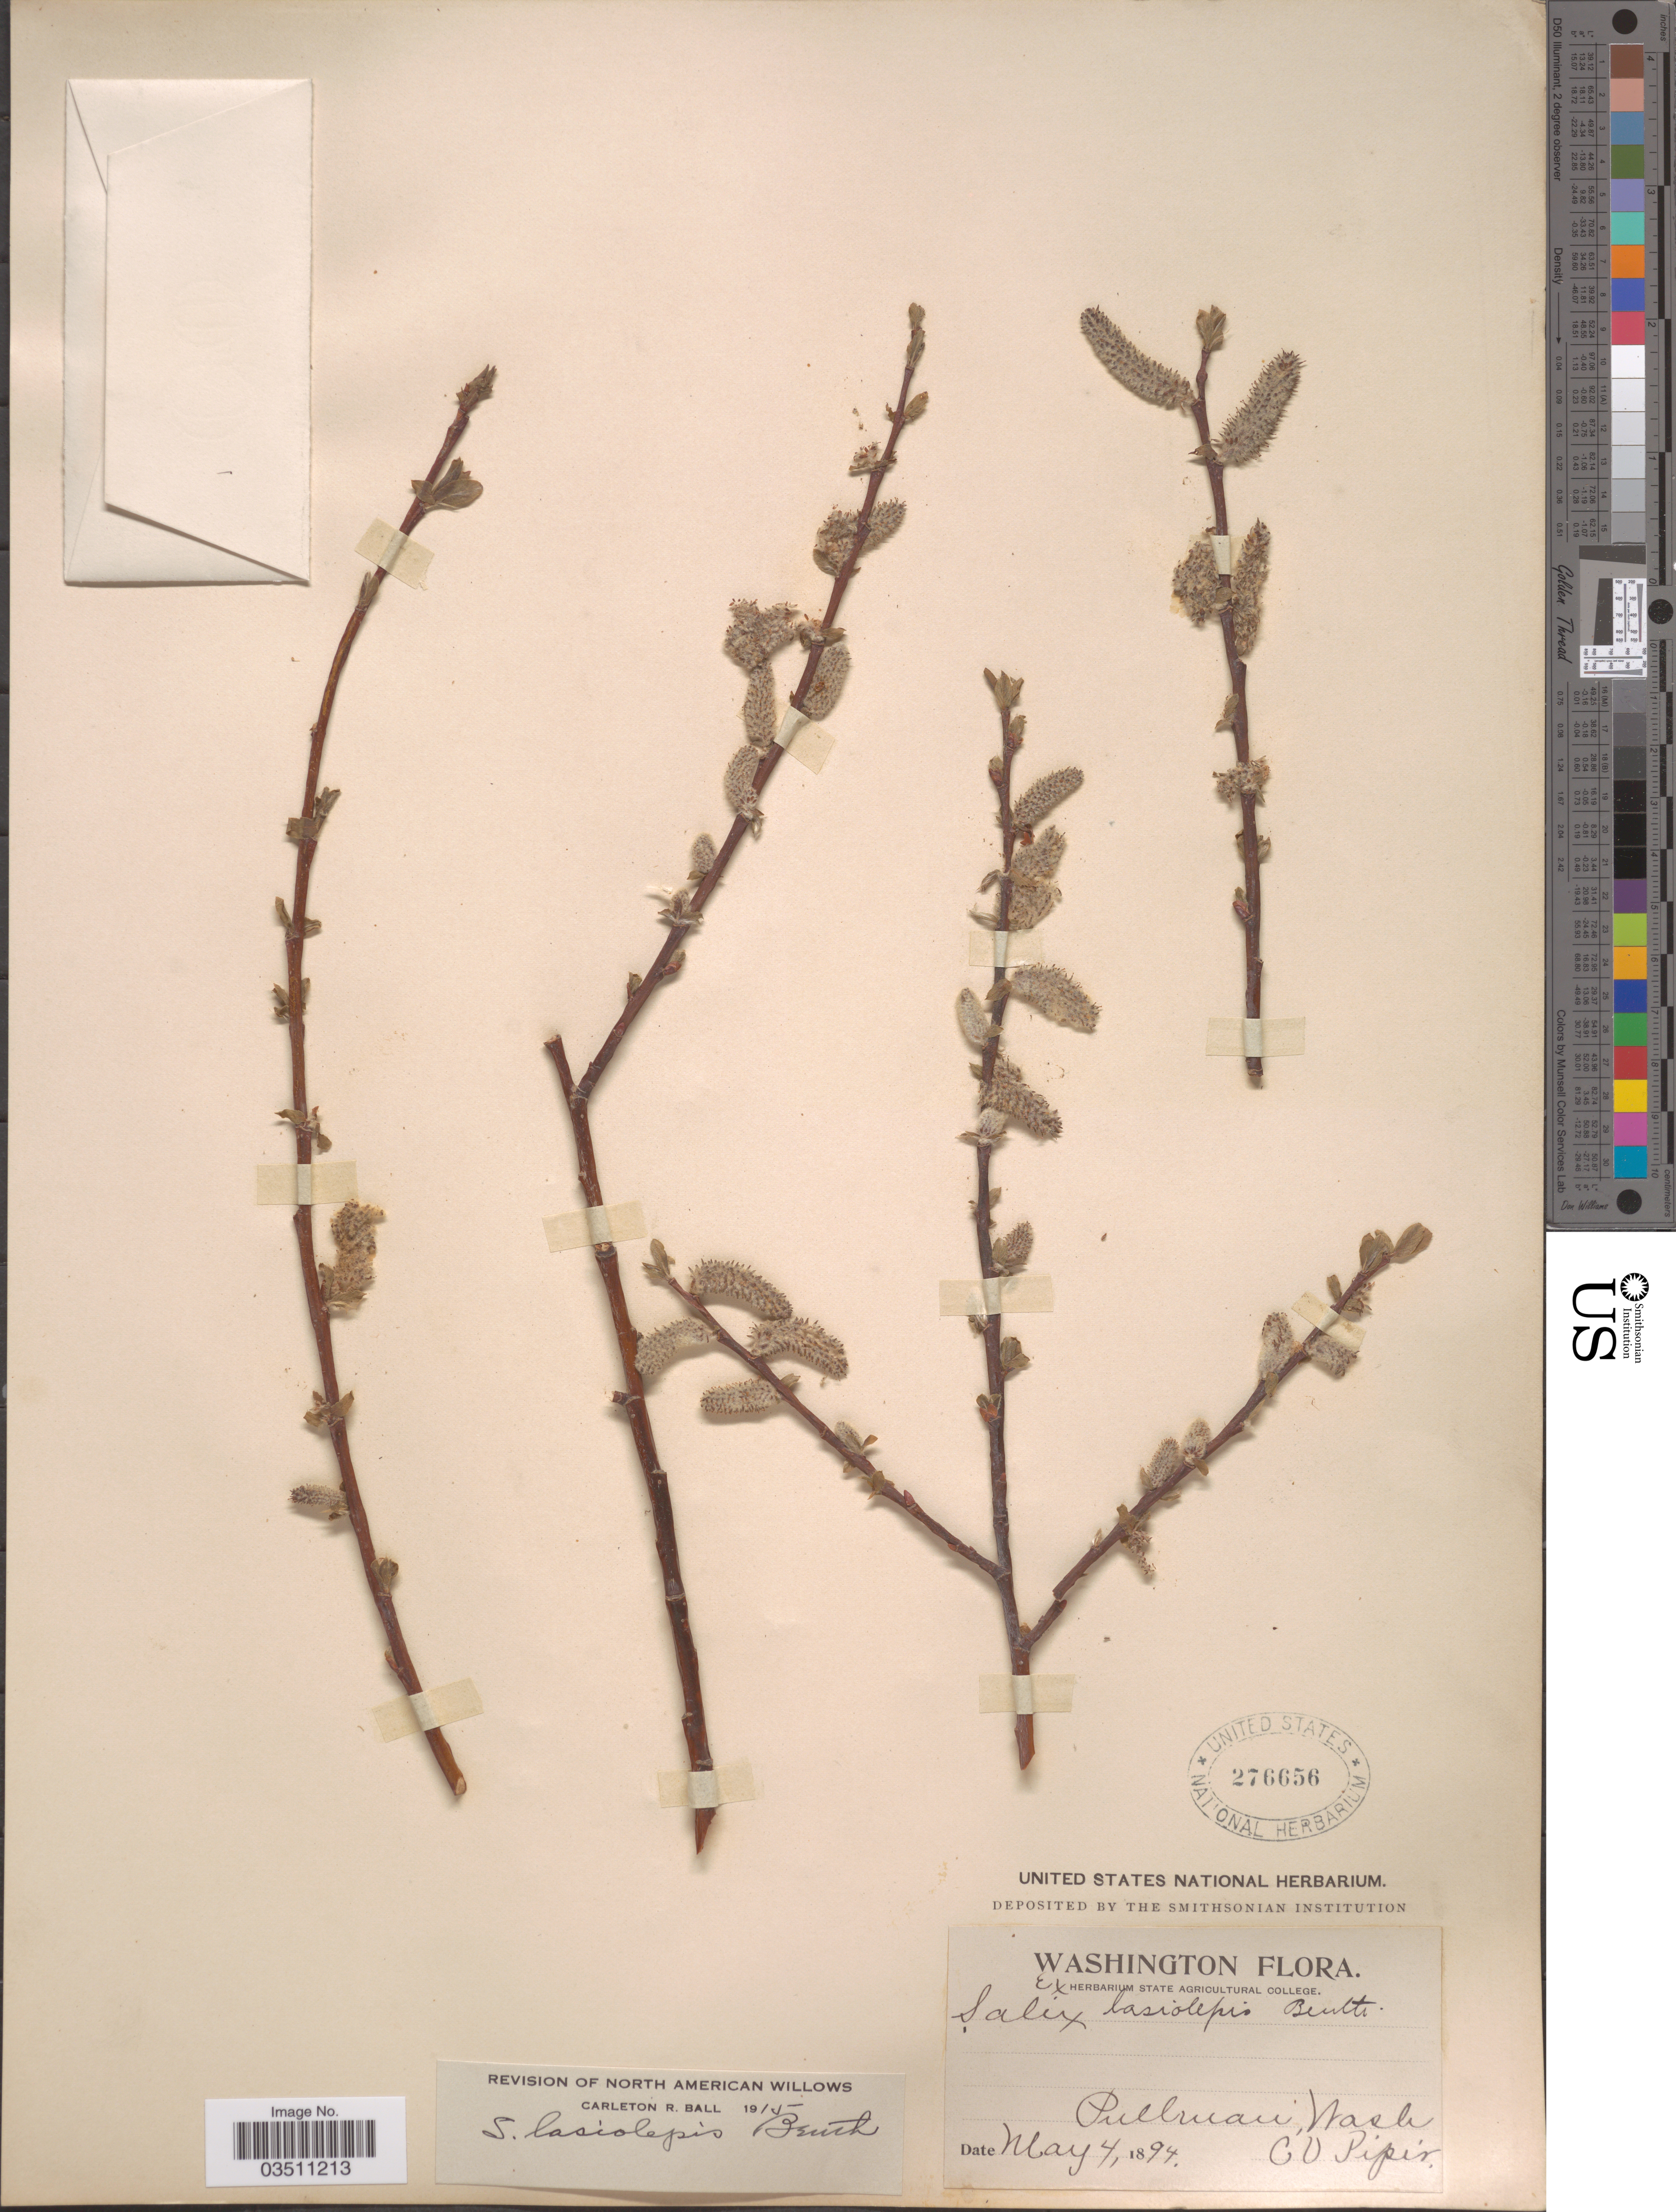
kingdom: Plantae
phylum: Tracheophyta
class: Magnoliopsida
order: Malpighiales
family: Salicaceae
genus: Salix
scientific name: Salix lasiolepis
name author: Benth.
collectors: C. V. Piper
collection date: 1894-05-04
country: United States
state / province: Washington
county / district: Whitman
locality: Pullman.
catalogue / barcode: US 276656